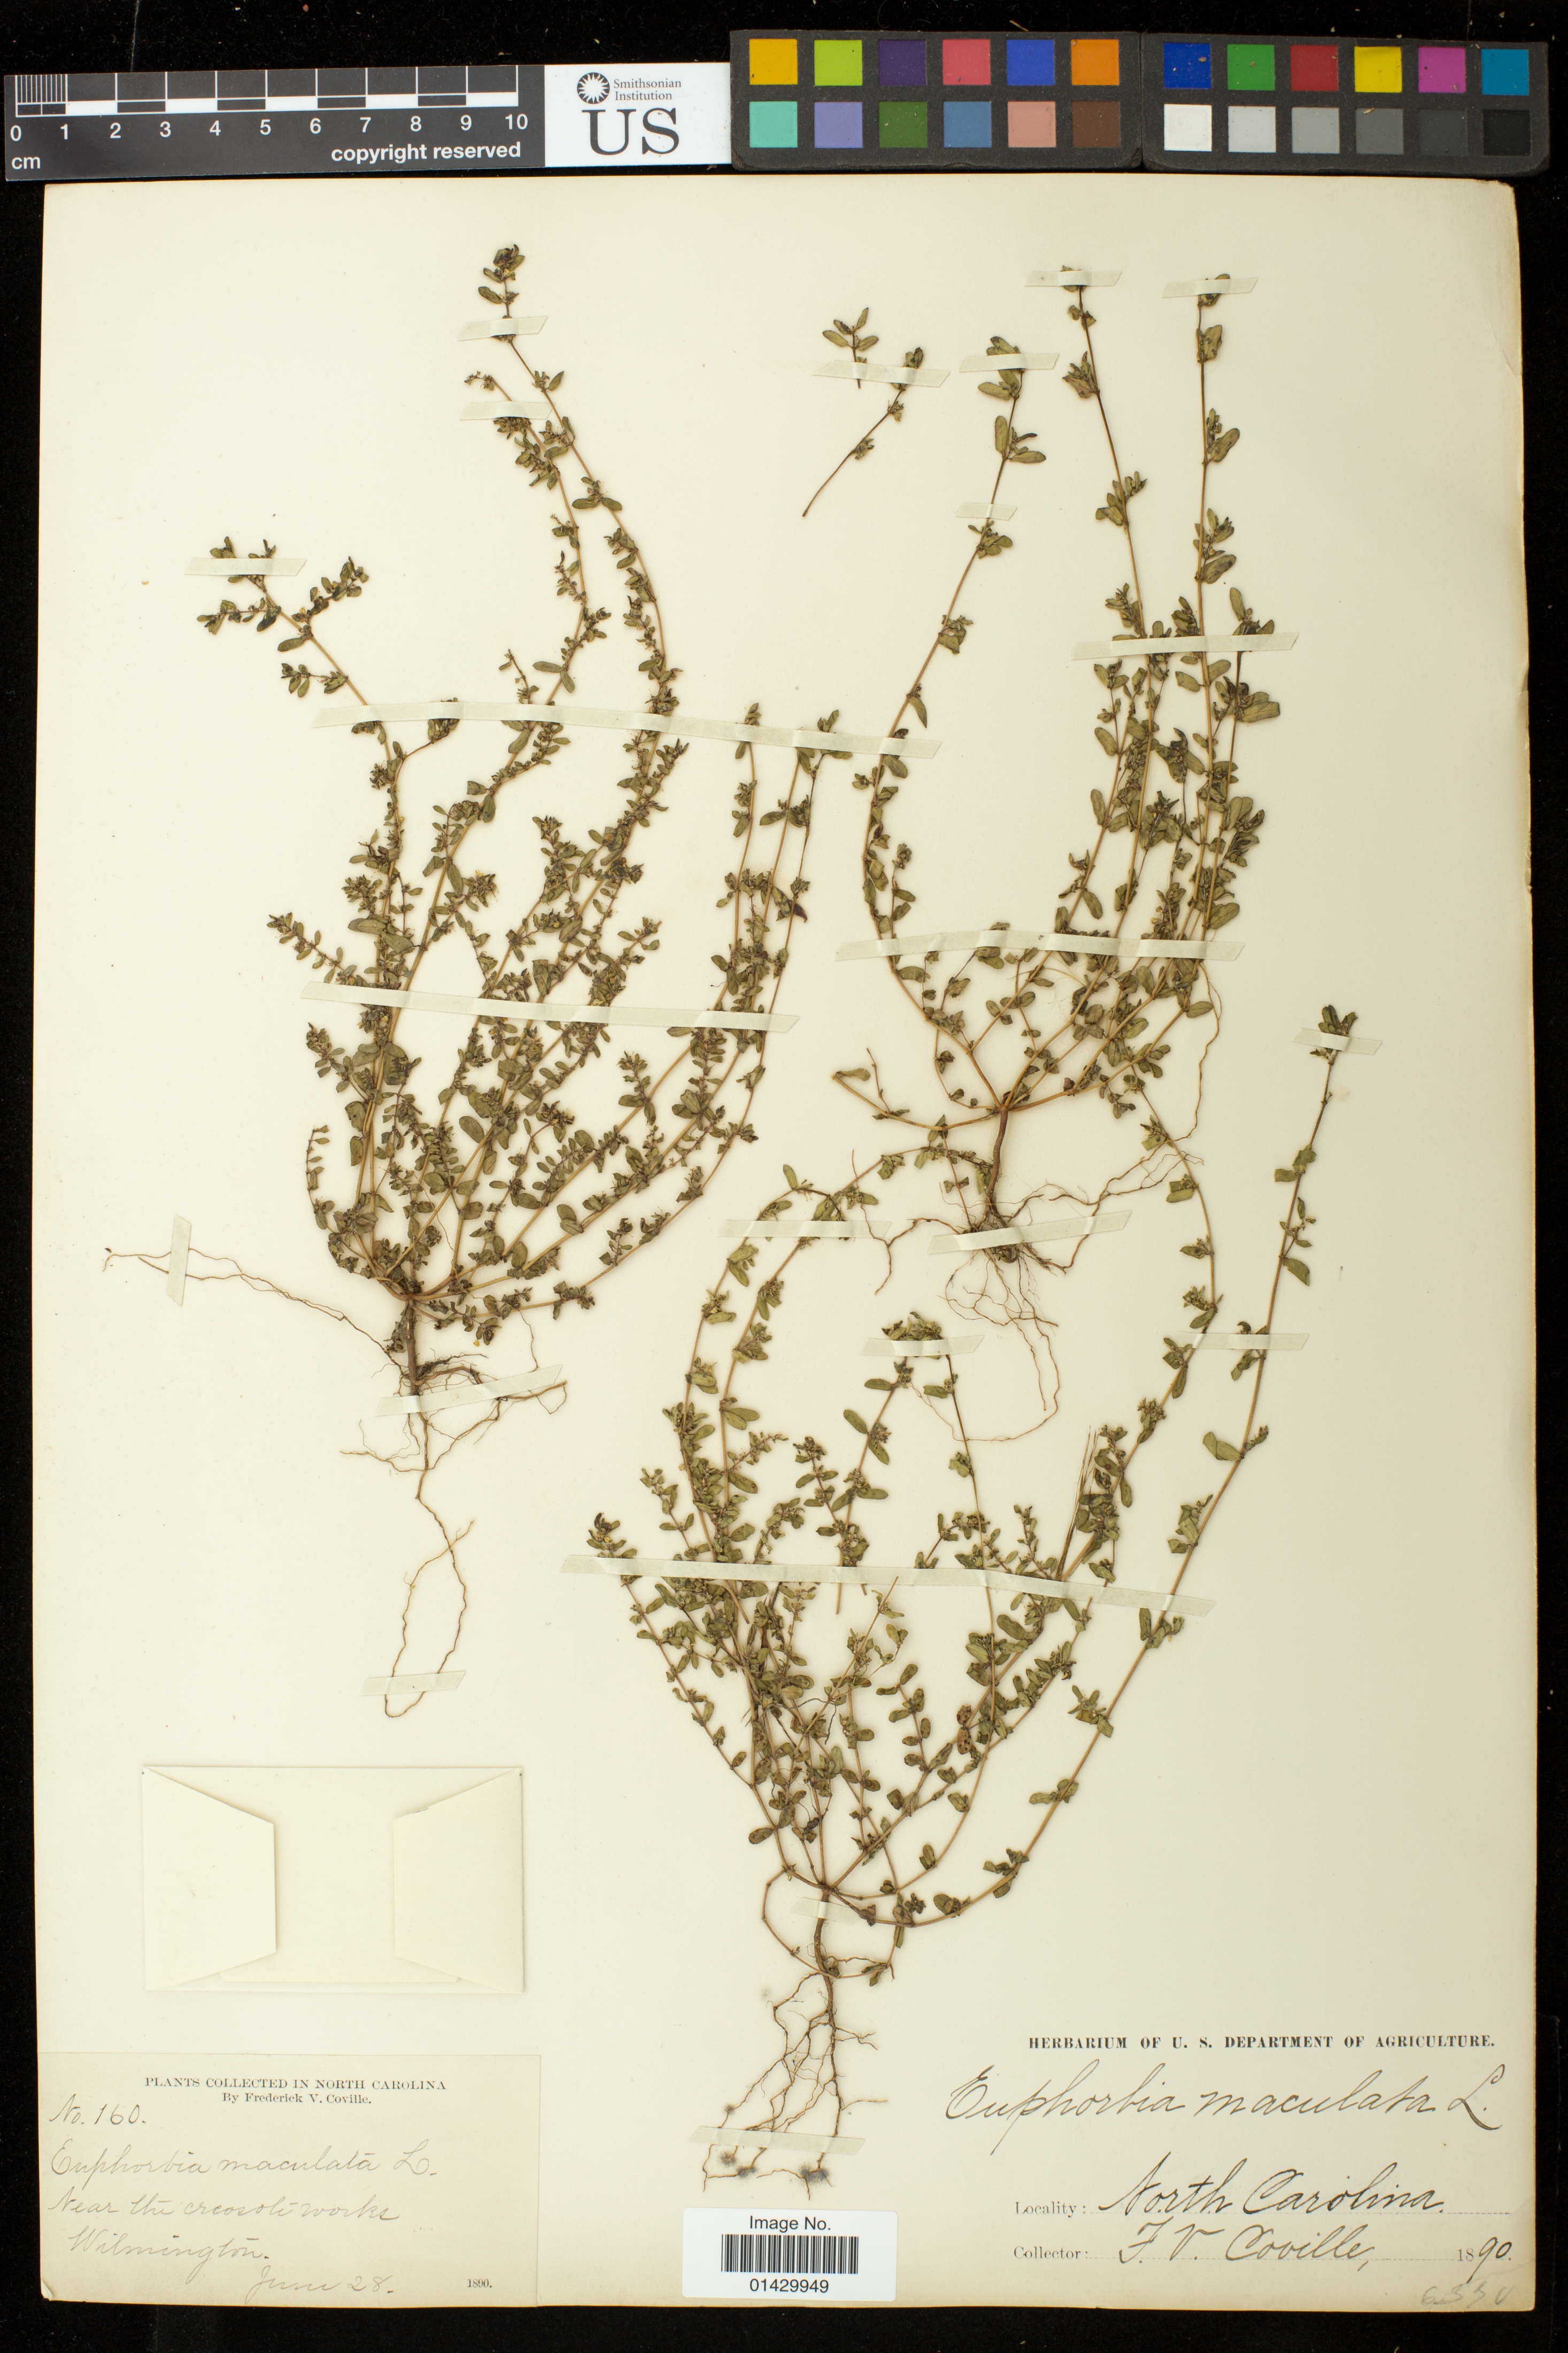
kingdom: Plantae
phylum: Tracheophyta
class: Magnoliopsida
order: Malpighiales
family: Euphorbiaceae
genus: Euphorbia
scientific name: Euphorbia maculata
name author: L.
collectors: F. V. Coville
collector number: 160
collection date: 1890-06-28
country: United States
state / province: North Carolina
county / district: New Hanover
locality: Wilmington